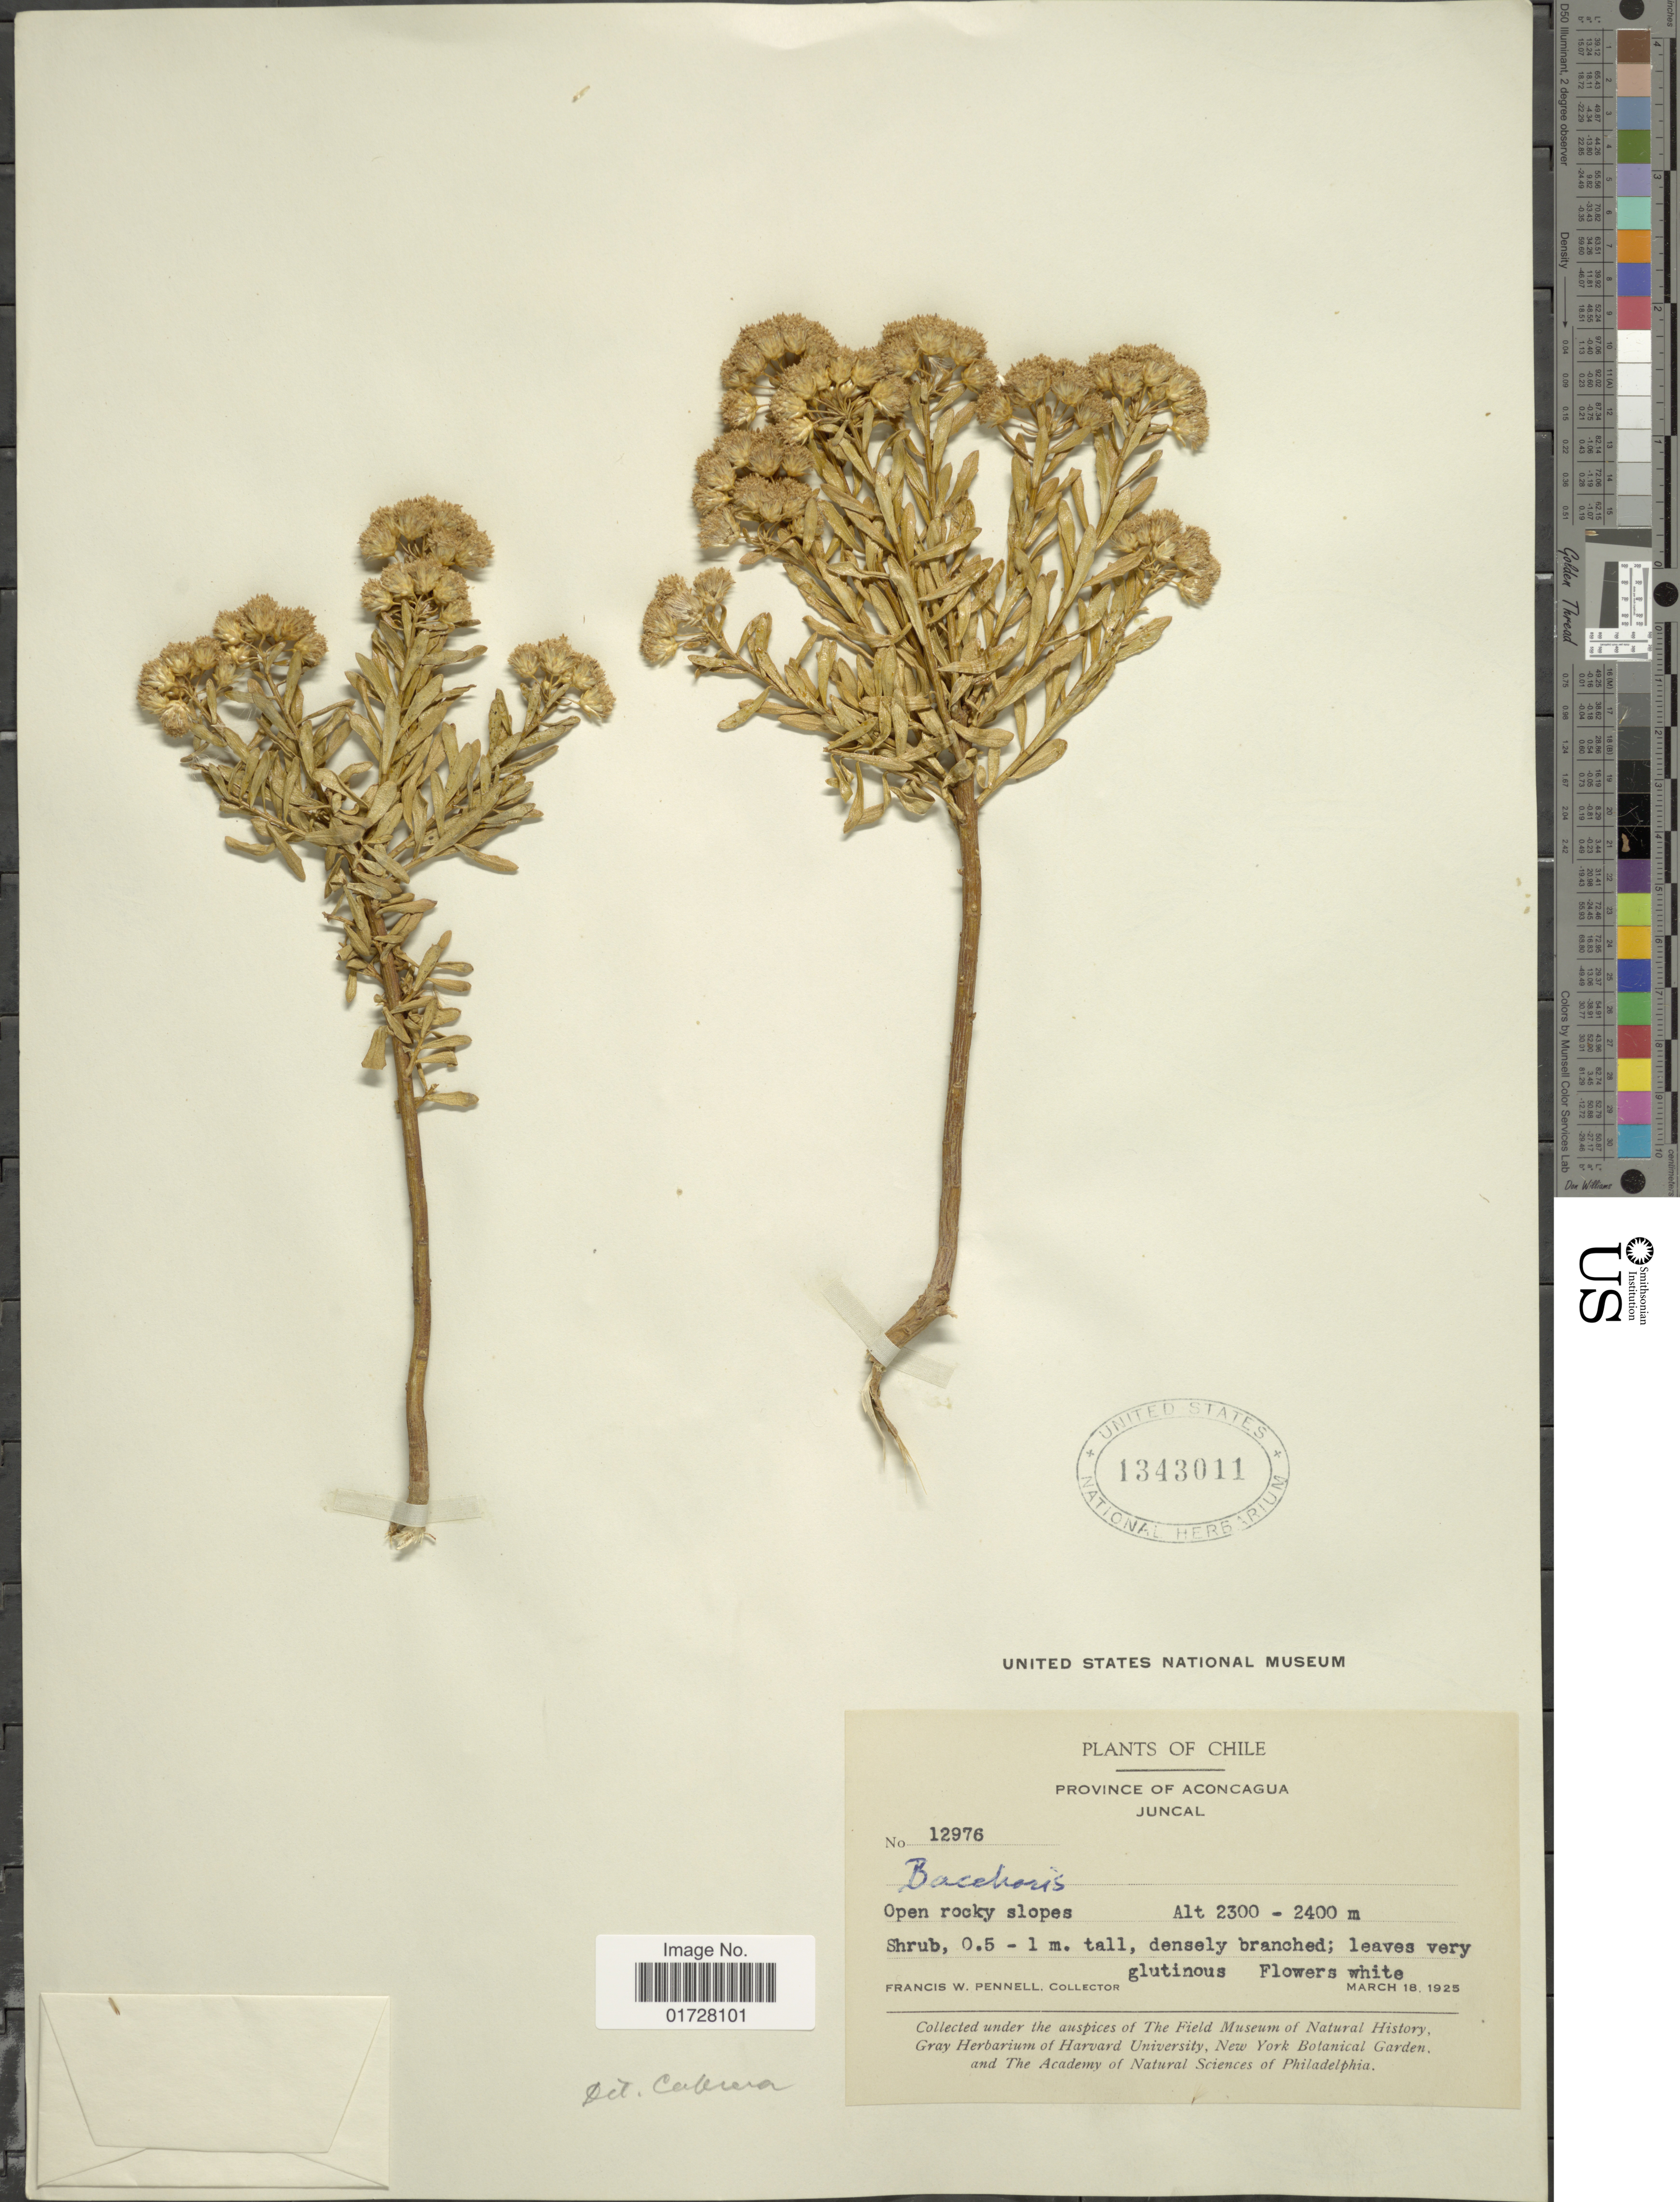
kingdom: Plantae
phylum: Tracheophyta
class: Magnoliopsida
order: Asterales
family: Asteraceae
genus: Baccharis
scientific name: Baccharis concava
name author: (Ruiz & Pav.) Pers.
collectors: F. W. Pennell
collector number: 12976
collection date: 1925-03-18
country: Chile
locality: Province of Aconcagua, Juncal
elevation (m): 2300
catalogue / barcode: US 1343011